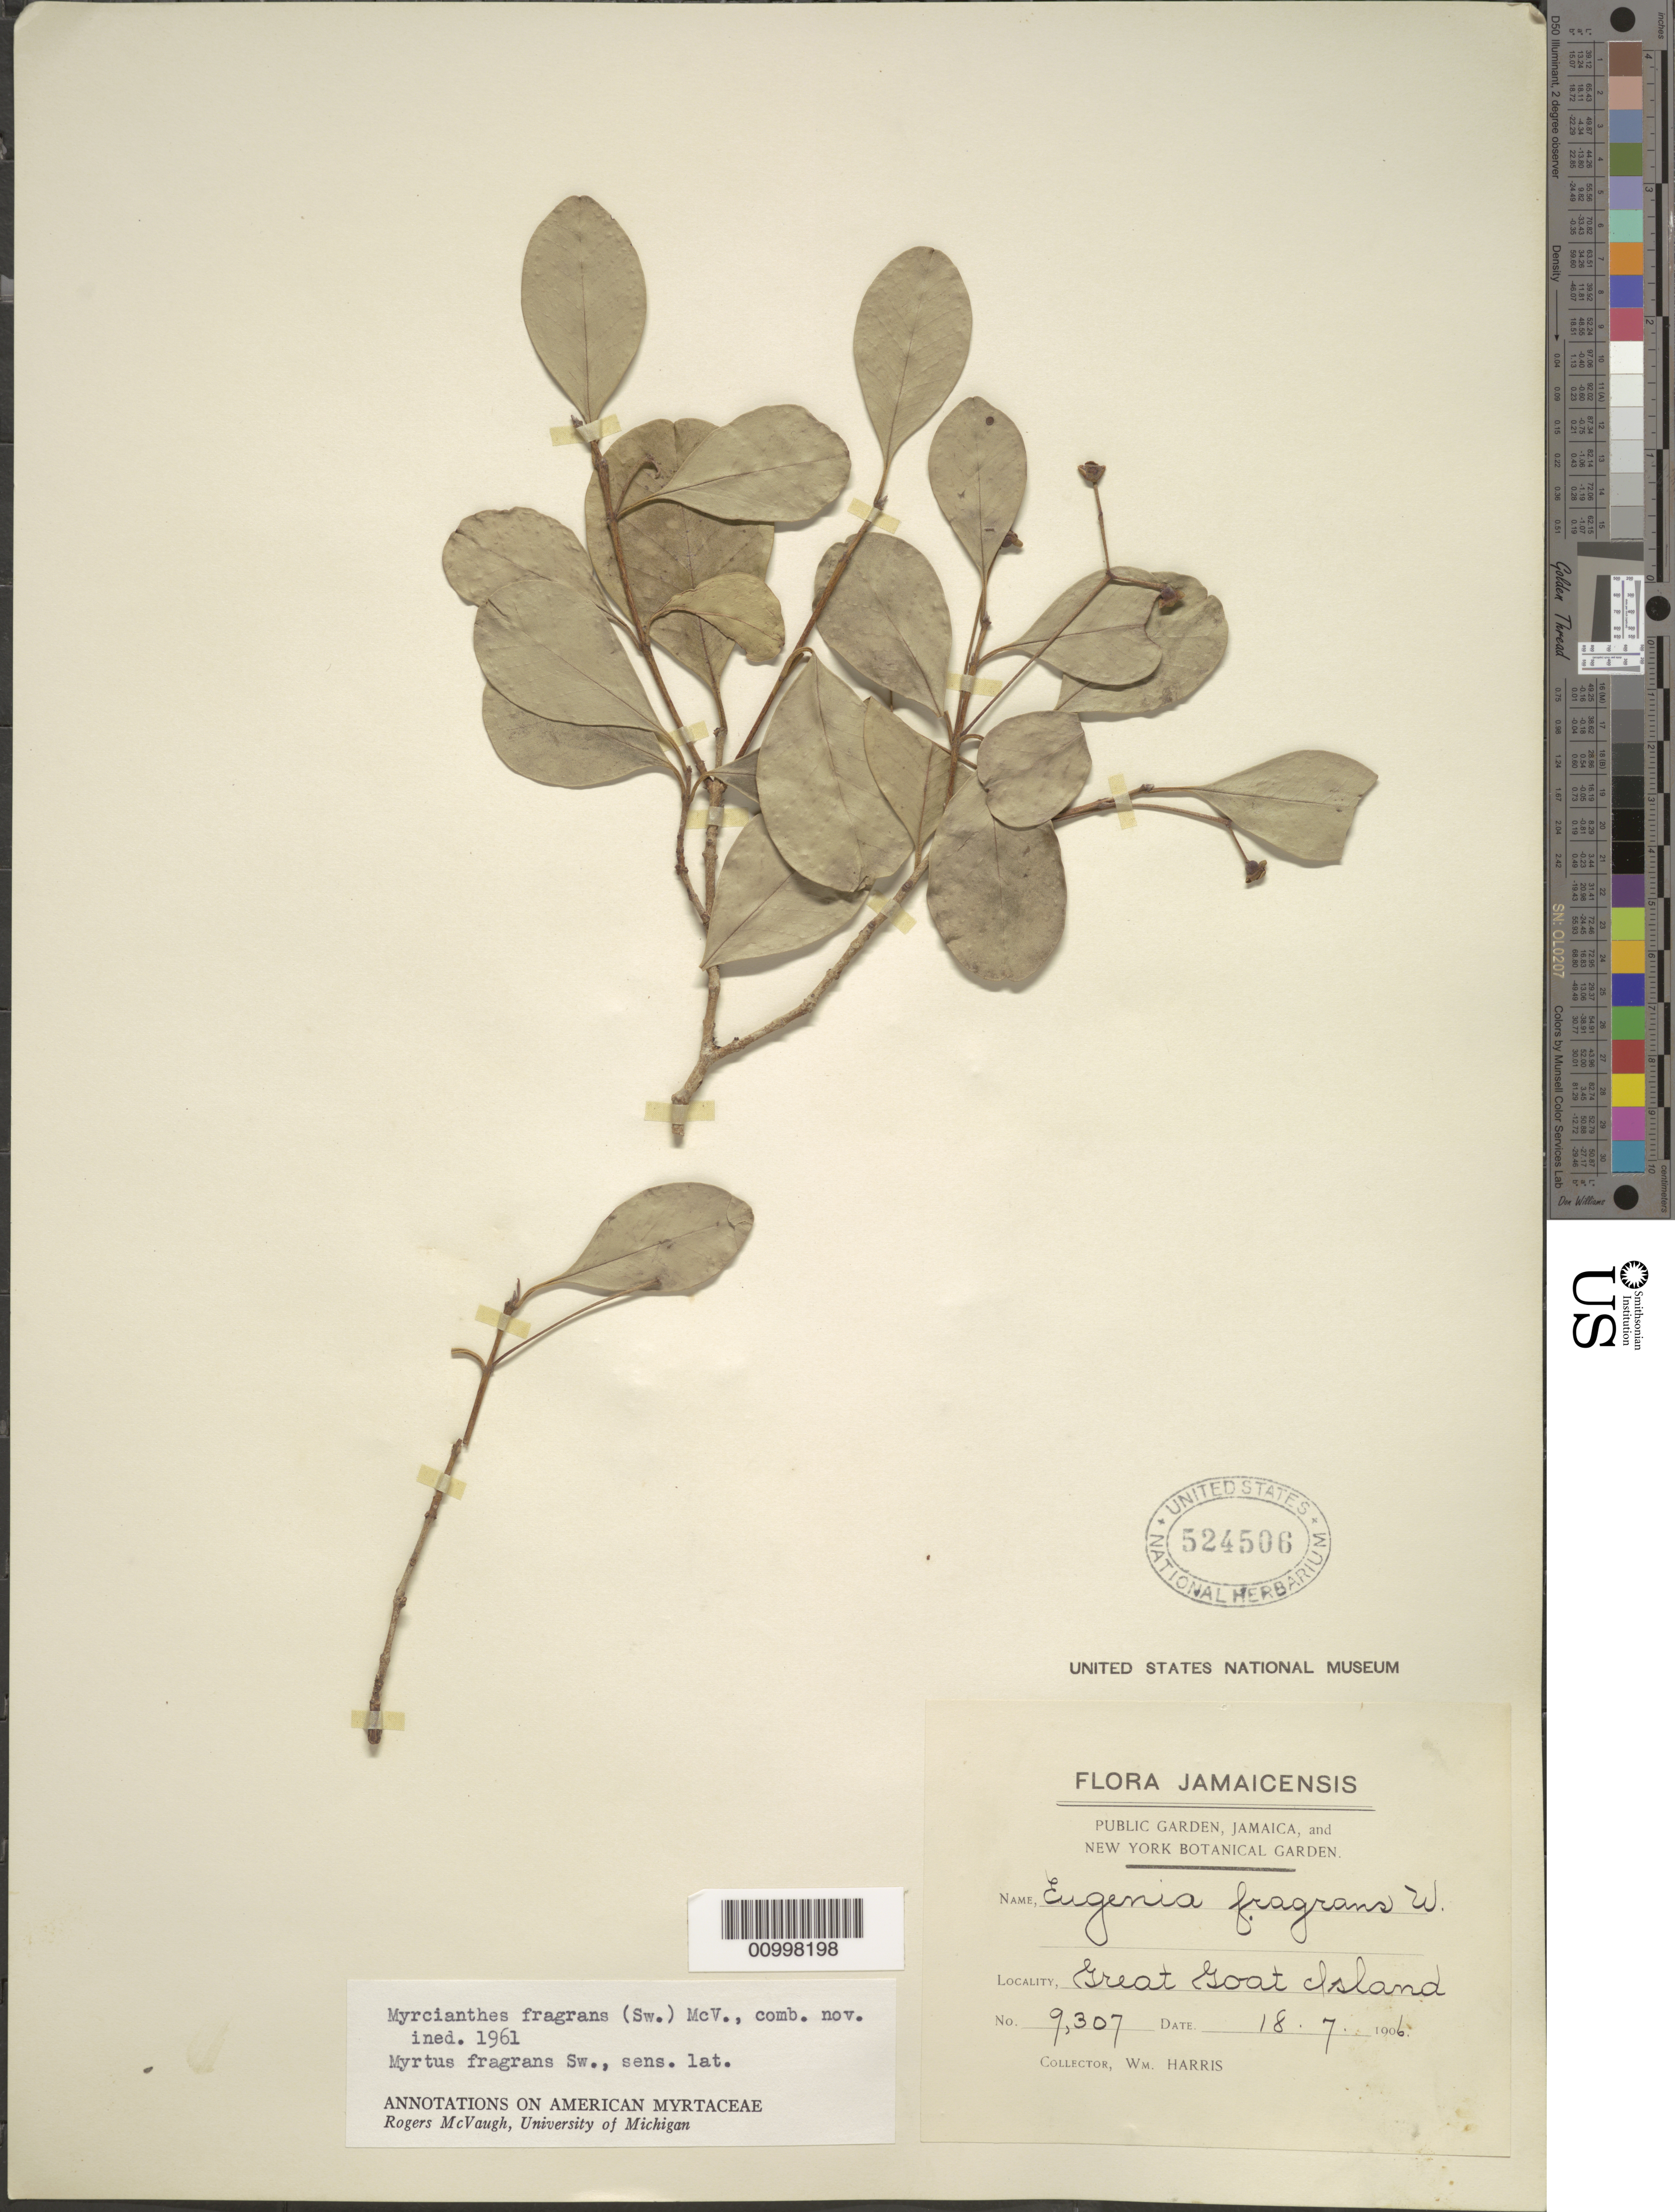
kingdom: Plantae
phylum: Tracheophyta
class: Magnoliopsida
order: Myrtales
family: Myrtaceae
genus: Myrcianthes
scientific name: Myrcianthes fragrans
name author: (Sw.) McVaugh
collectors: W. Harris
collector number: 9307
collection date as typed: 18 Jul 1906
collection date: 1906-07-18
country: Jamaica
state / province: Saint Catherine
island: Great Goat Island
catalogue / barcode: US 524506